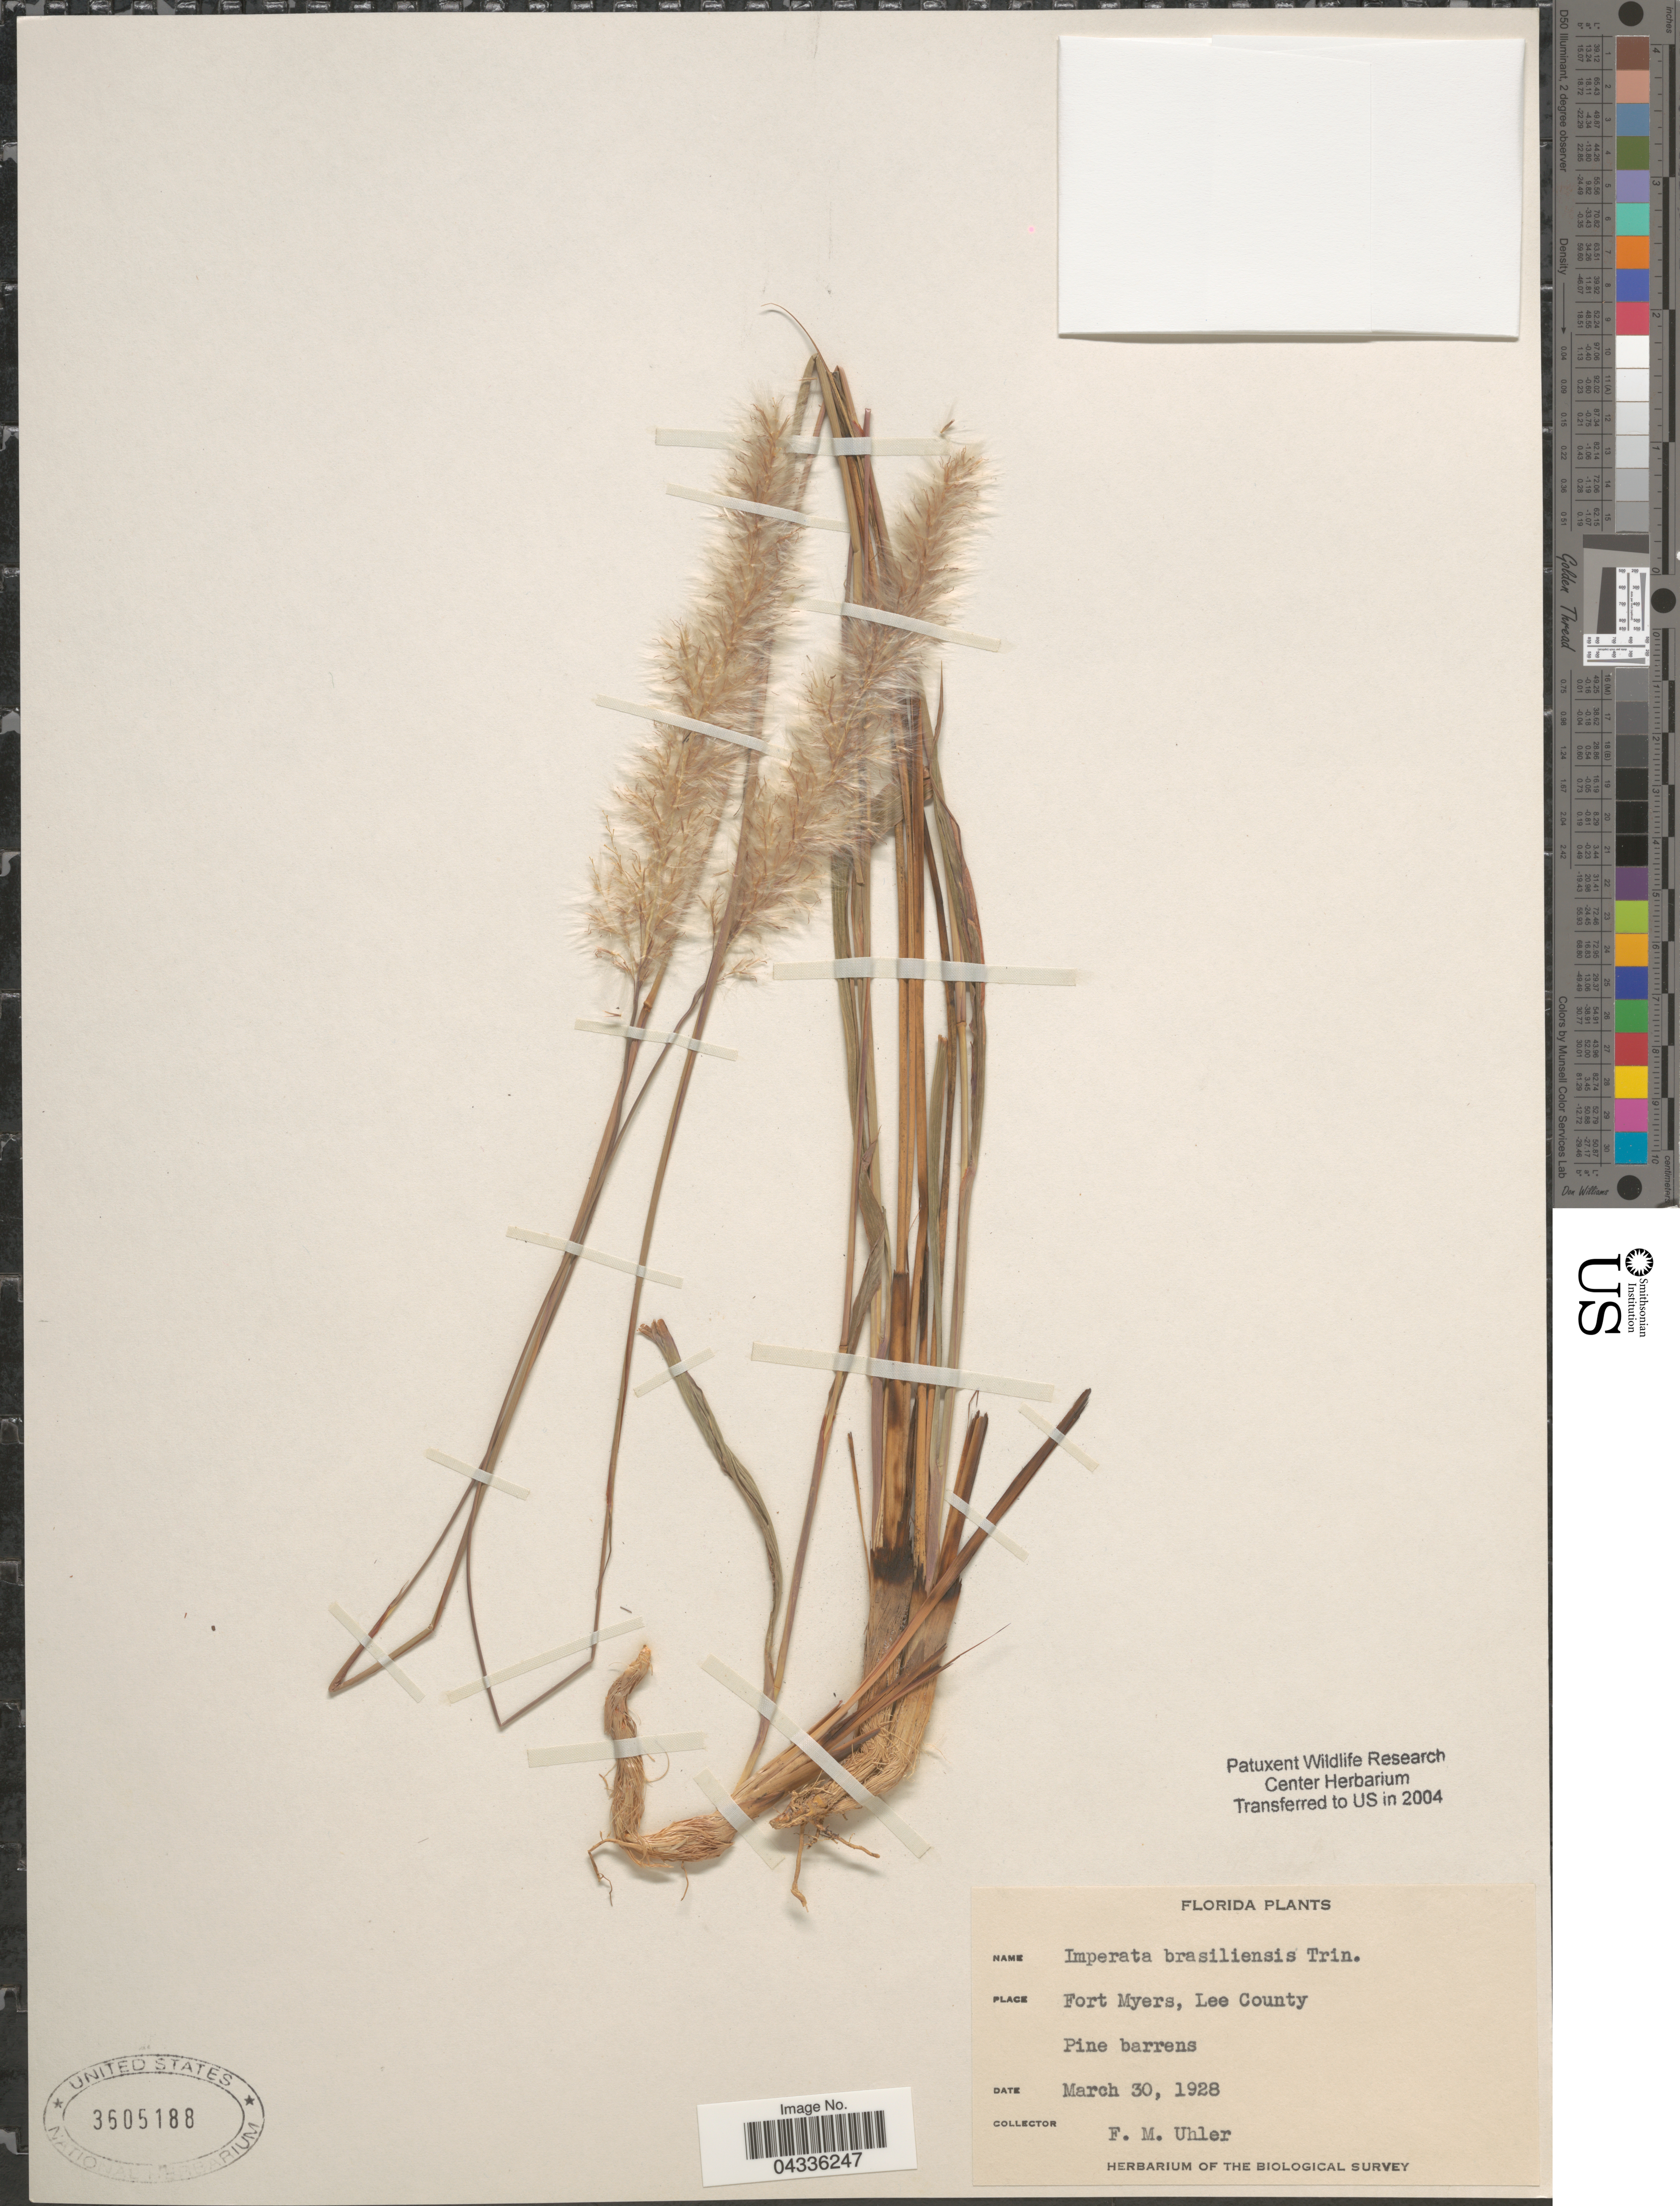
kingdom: Plantae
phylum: Tracheophyta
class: Liliopsida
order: Poales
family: Poaceae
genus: Imperata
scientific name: Imperata brasiliensis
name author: Trin.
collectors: F. M. Uhler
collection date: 1928-03-30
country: United States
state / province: Florida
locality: Fort Myers, Lee County. The Biological Survey.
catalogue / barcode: US 3605188